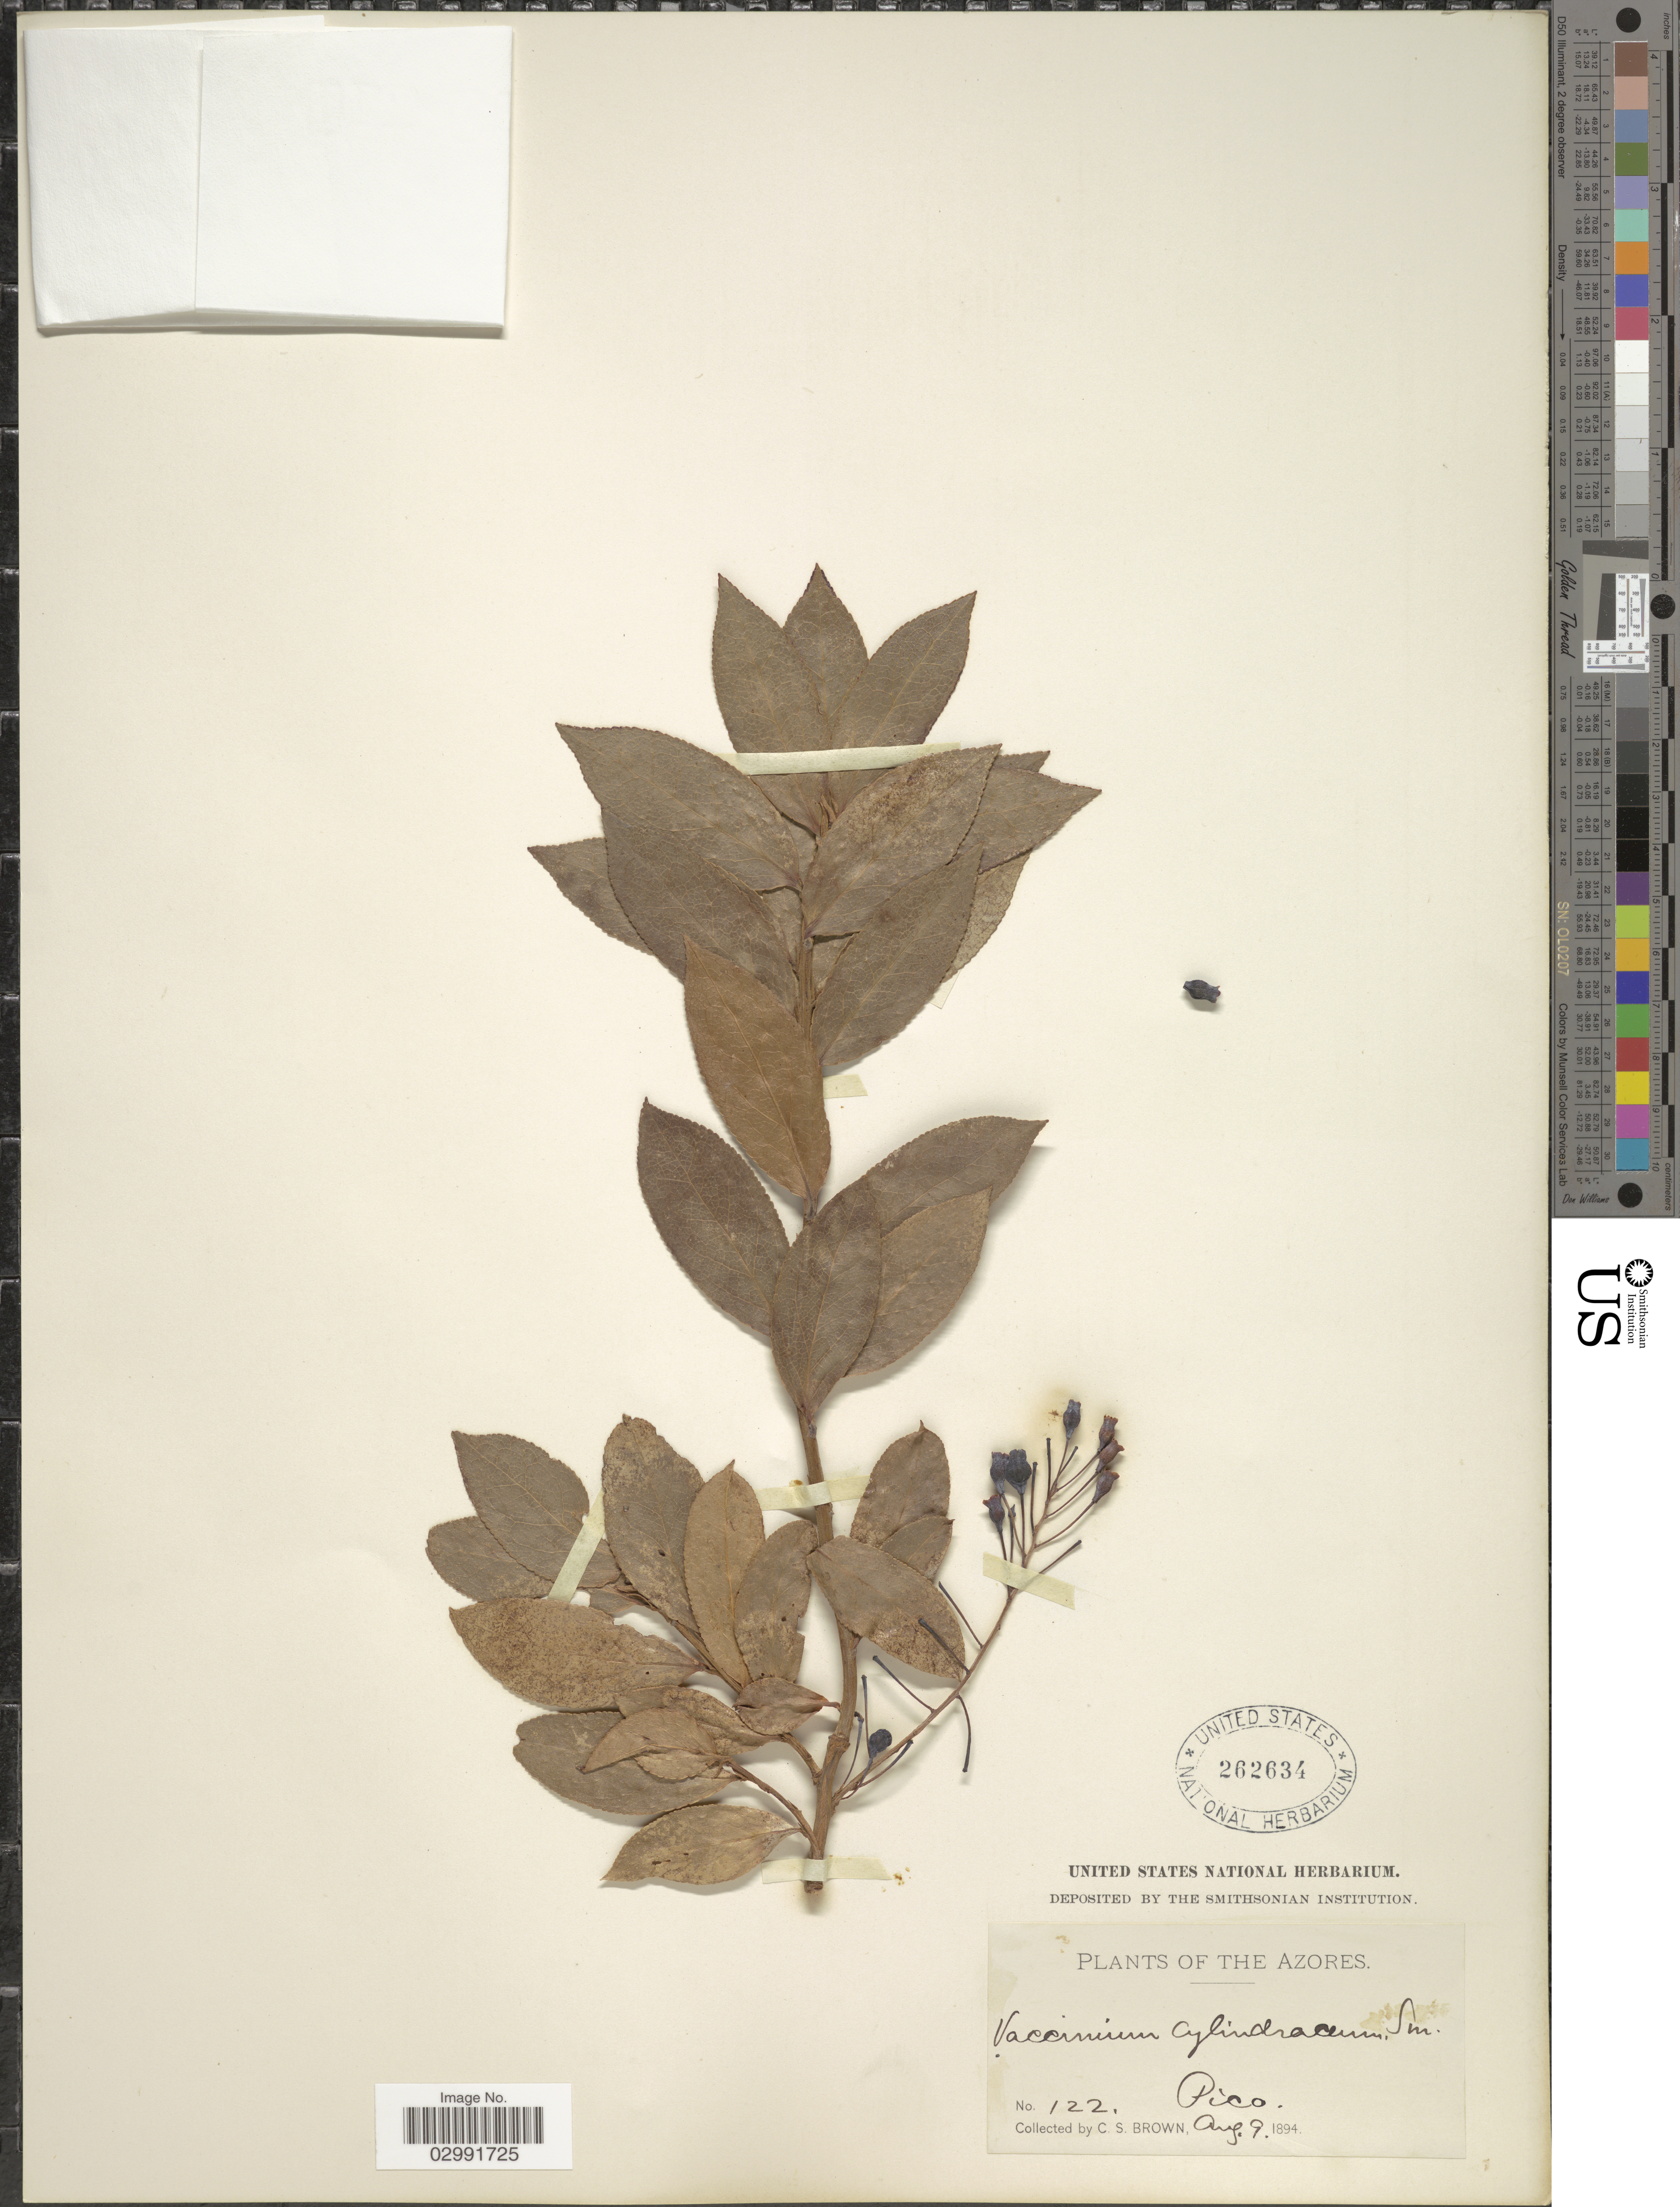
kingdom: Plantae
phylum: Tracheophyta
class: Magnoliopsida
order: Ericales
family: Ericaceae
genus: Vaccinium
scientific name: Vaccinium cylindraceum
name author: Sm.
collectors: C. S. Brown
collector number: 122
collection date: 1894-08-09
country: Portugal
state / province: Azores (Aut. Reg.)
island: Pico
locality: Pico.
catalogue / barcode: US 262634